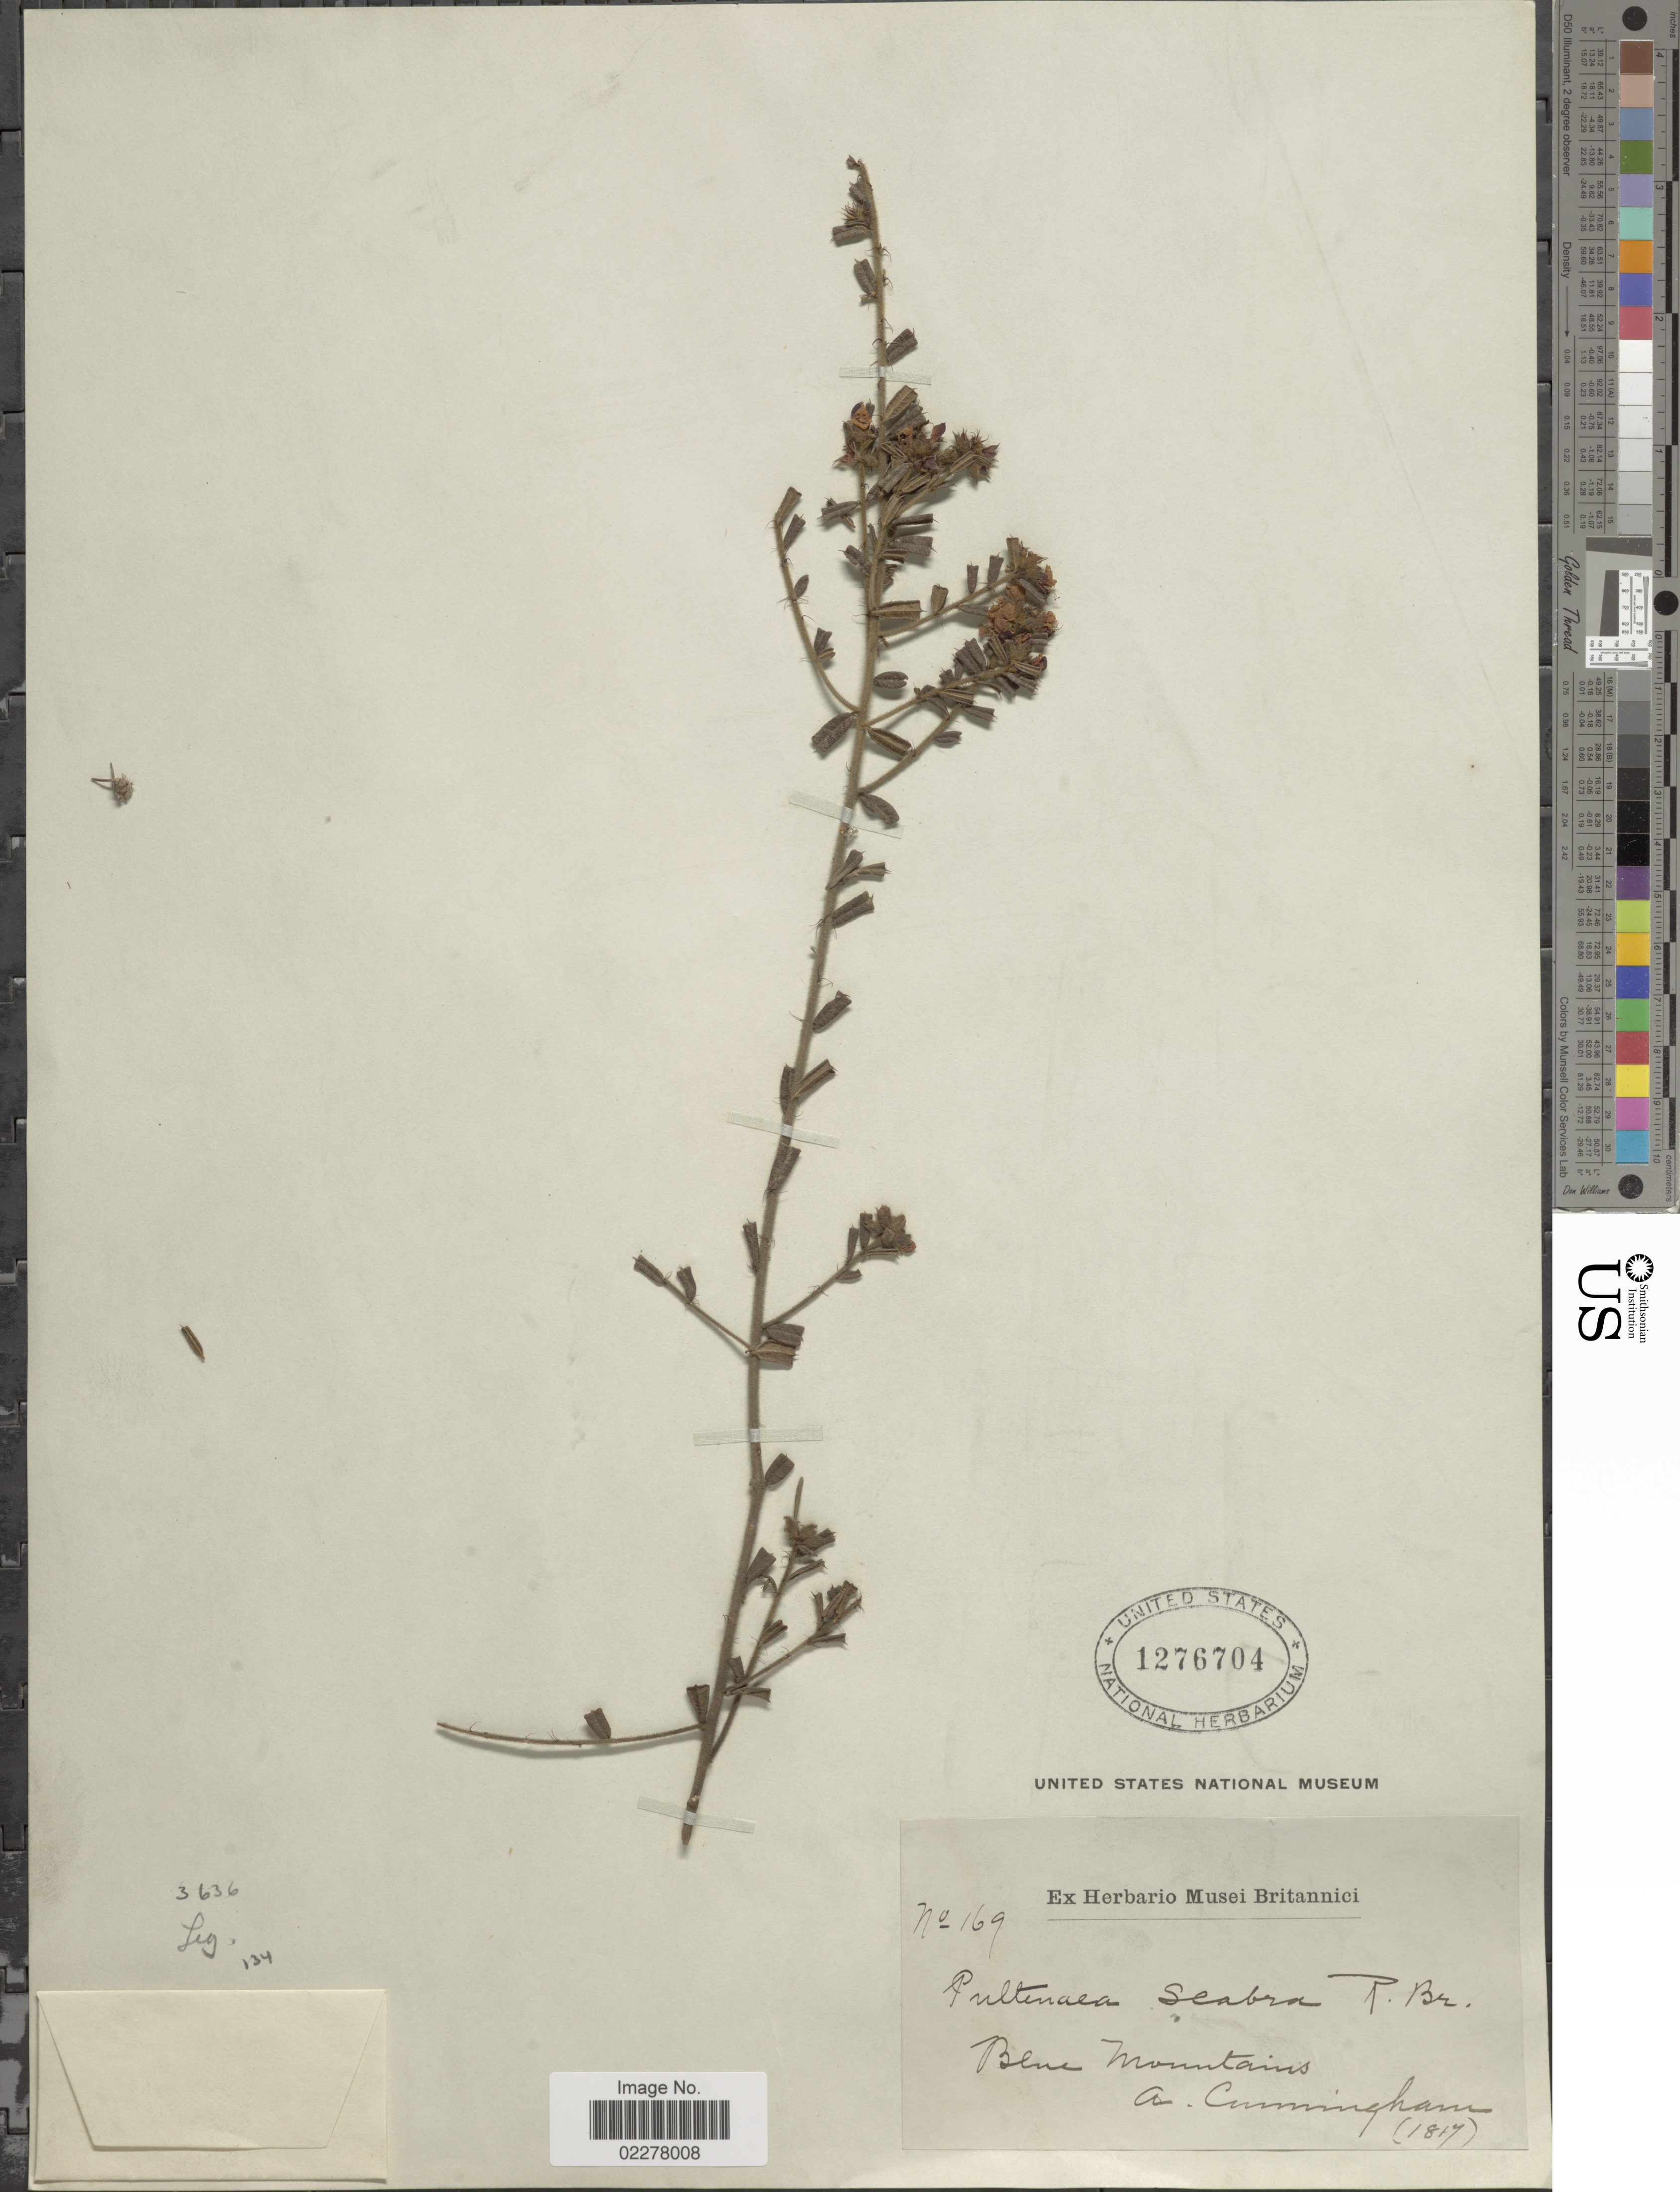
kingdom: Plantae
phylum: Tracheophyta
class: Magnoliopsida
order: Fabales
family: Fabaceae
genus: Pultenaea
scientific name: Pultenaea scabra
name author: R. Br.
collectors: A. Cunningham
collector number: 169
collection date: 1817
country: Australia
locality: Blue Mountains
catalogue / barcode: US 1276704